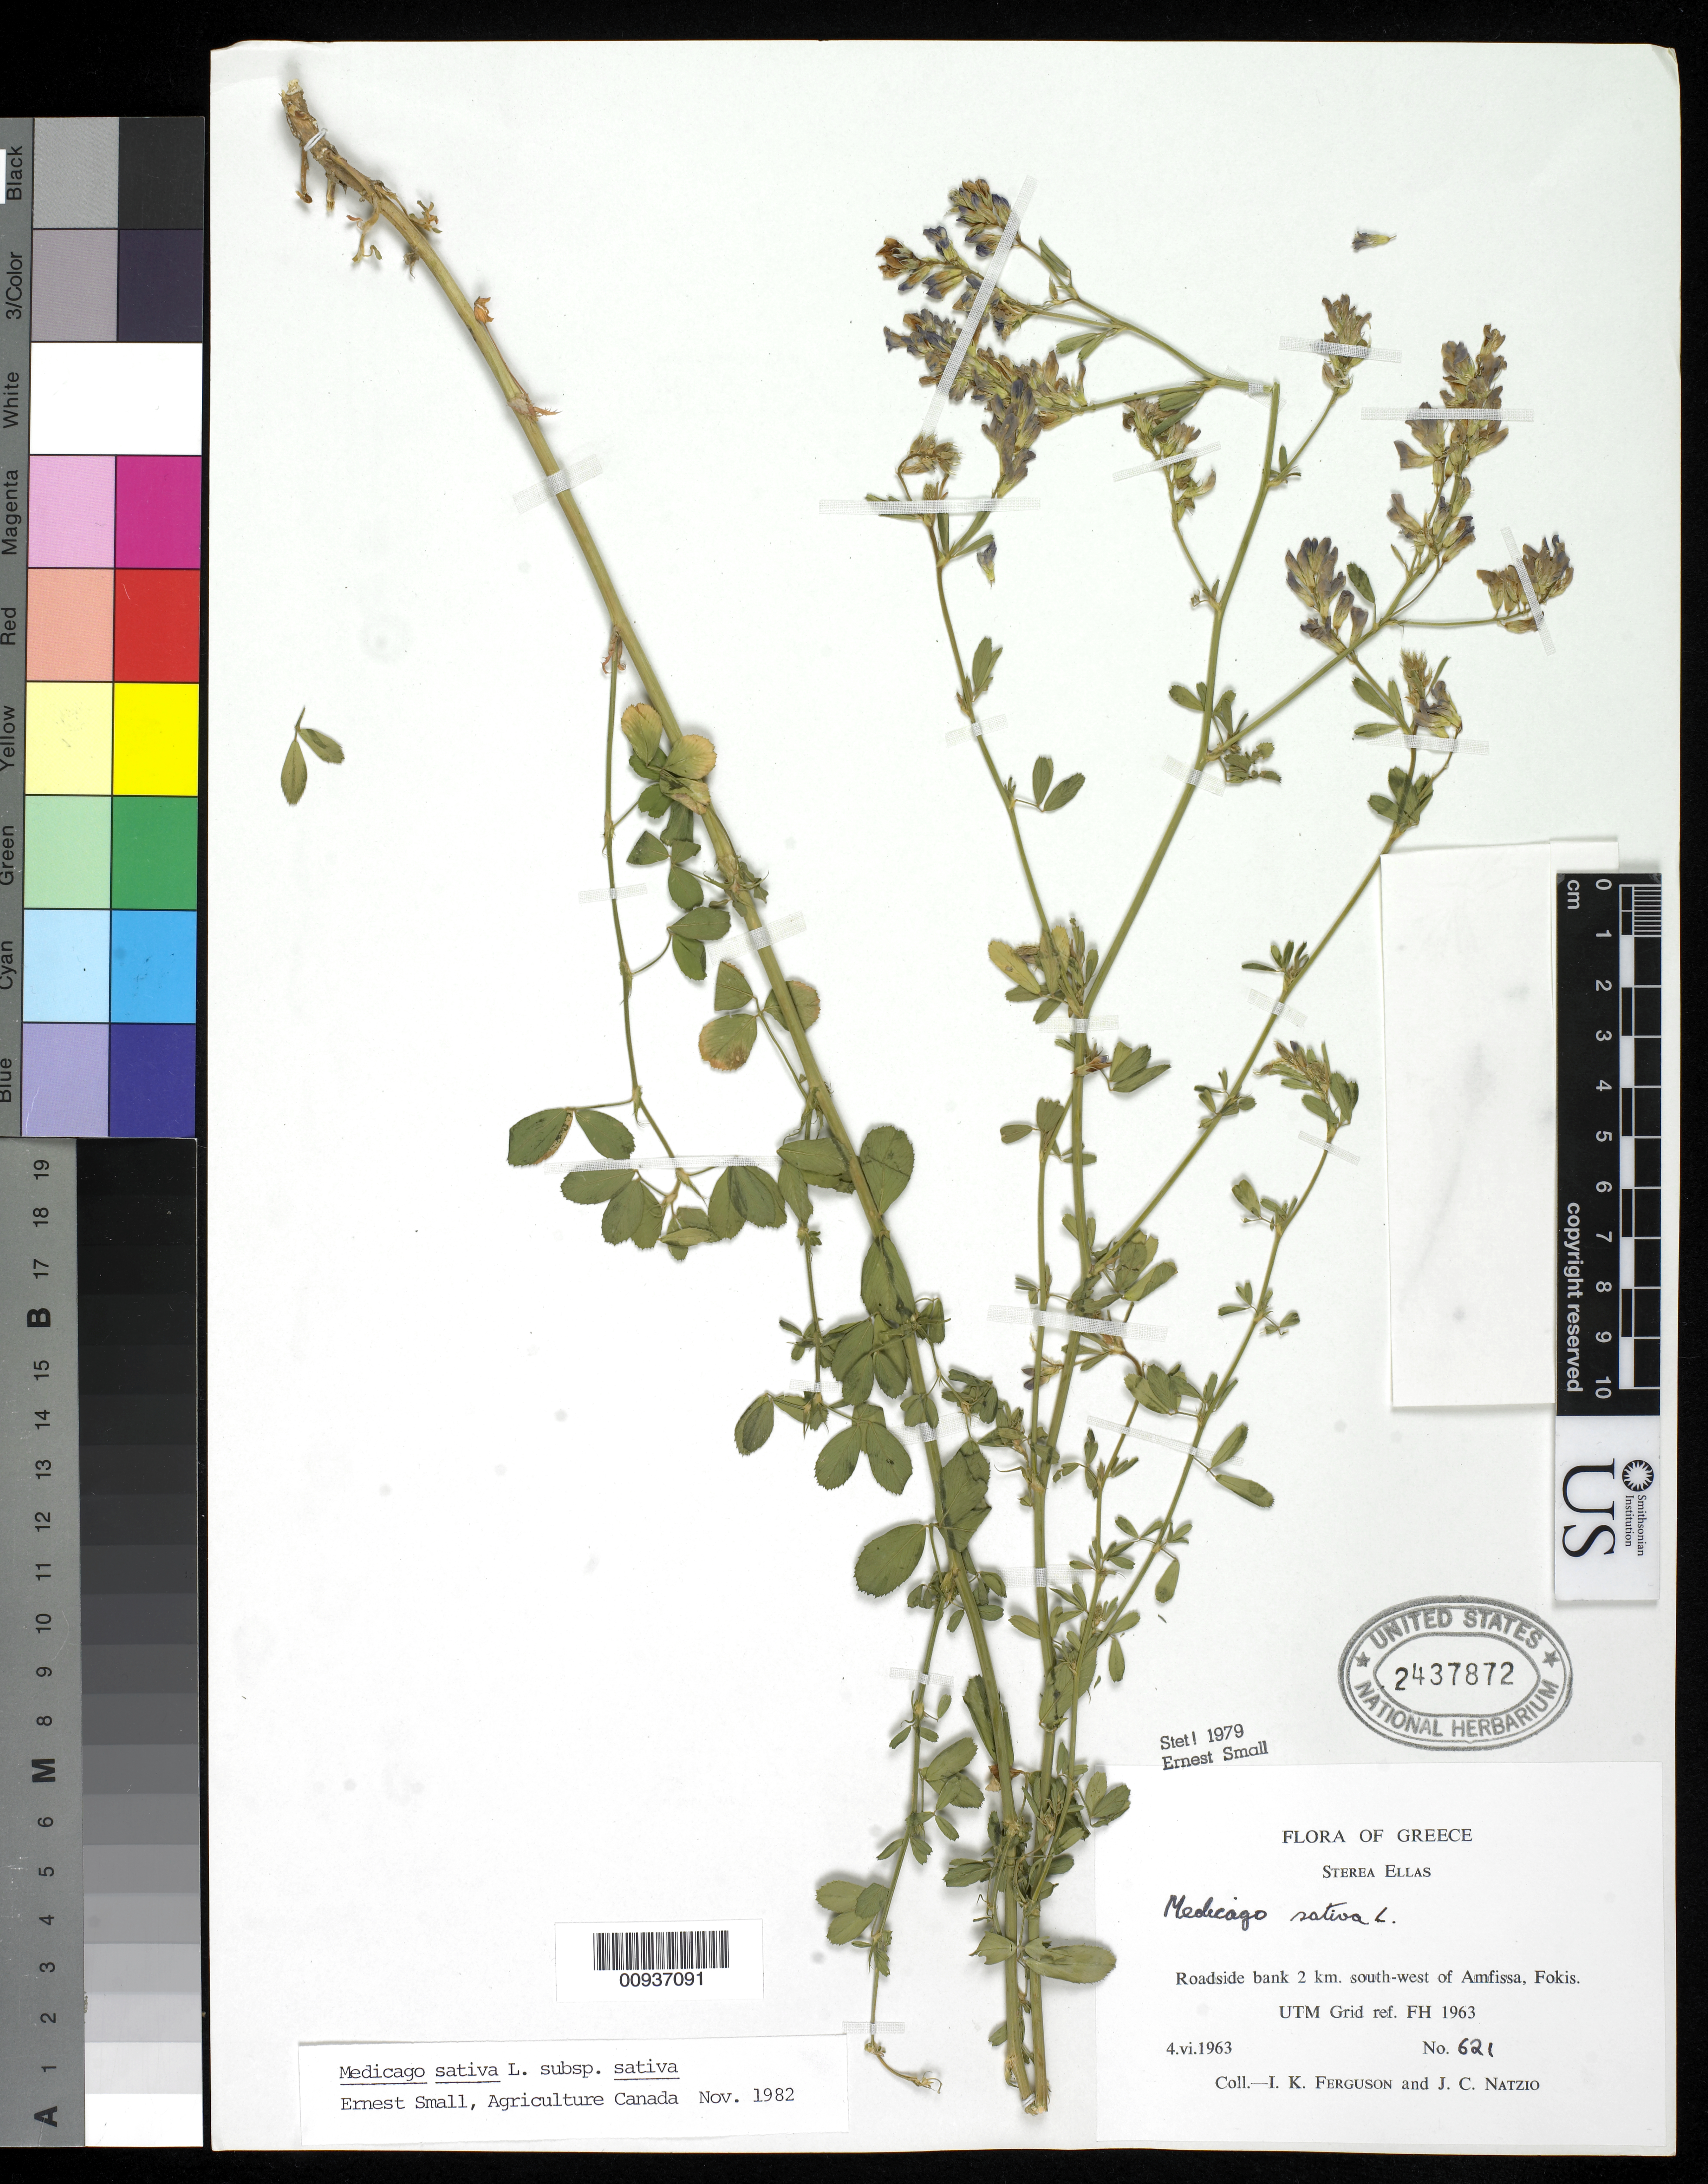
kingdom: Plantae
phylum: Tracheophyta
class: Magnoliopsida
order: Fabales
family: Fabaceae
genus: Medicago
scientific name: Medicago sativa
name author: L.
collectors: I. K. Ferguson & J. Natzio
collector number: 621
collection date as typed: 06 Apr 1963 or 04 Jun 1963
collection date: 1963-04-06 or 1963-06-04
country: Greece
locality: Sterea Ellas. Roadside bank 2km. South-west of Amfissa, Fokis. UTM Grid ref. FH 1963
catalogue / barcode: US 2437872